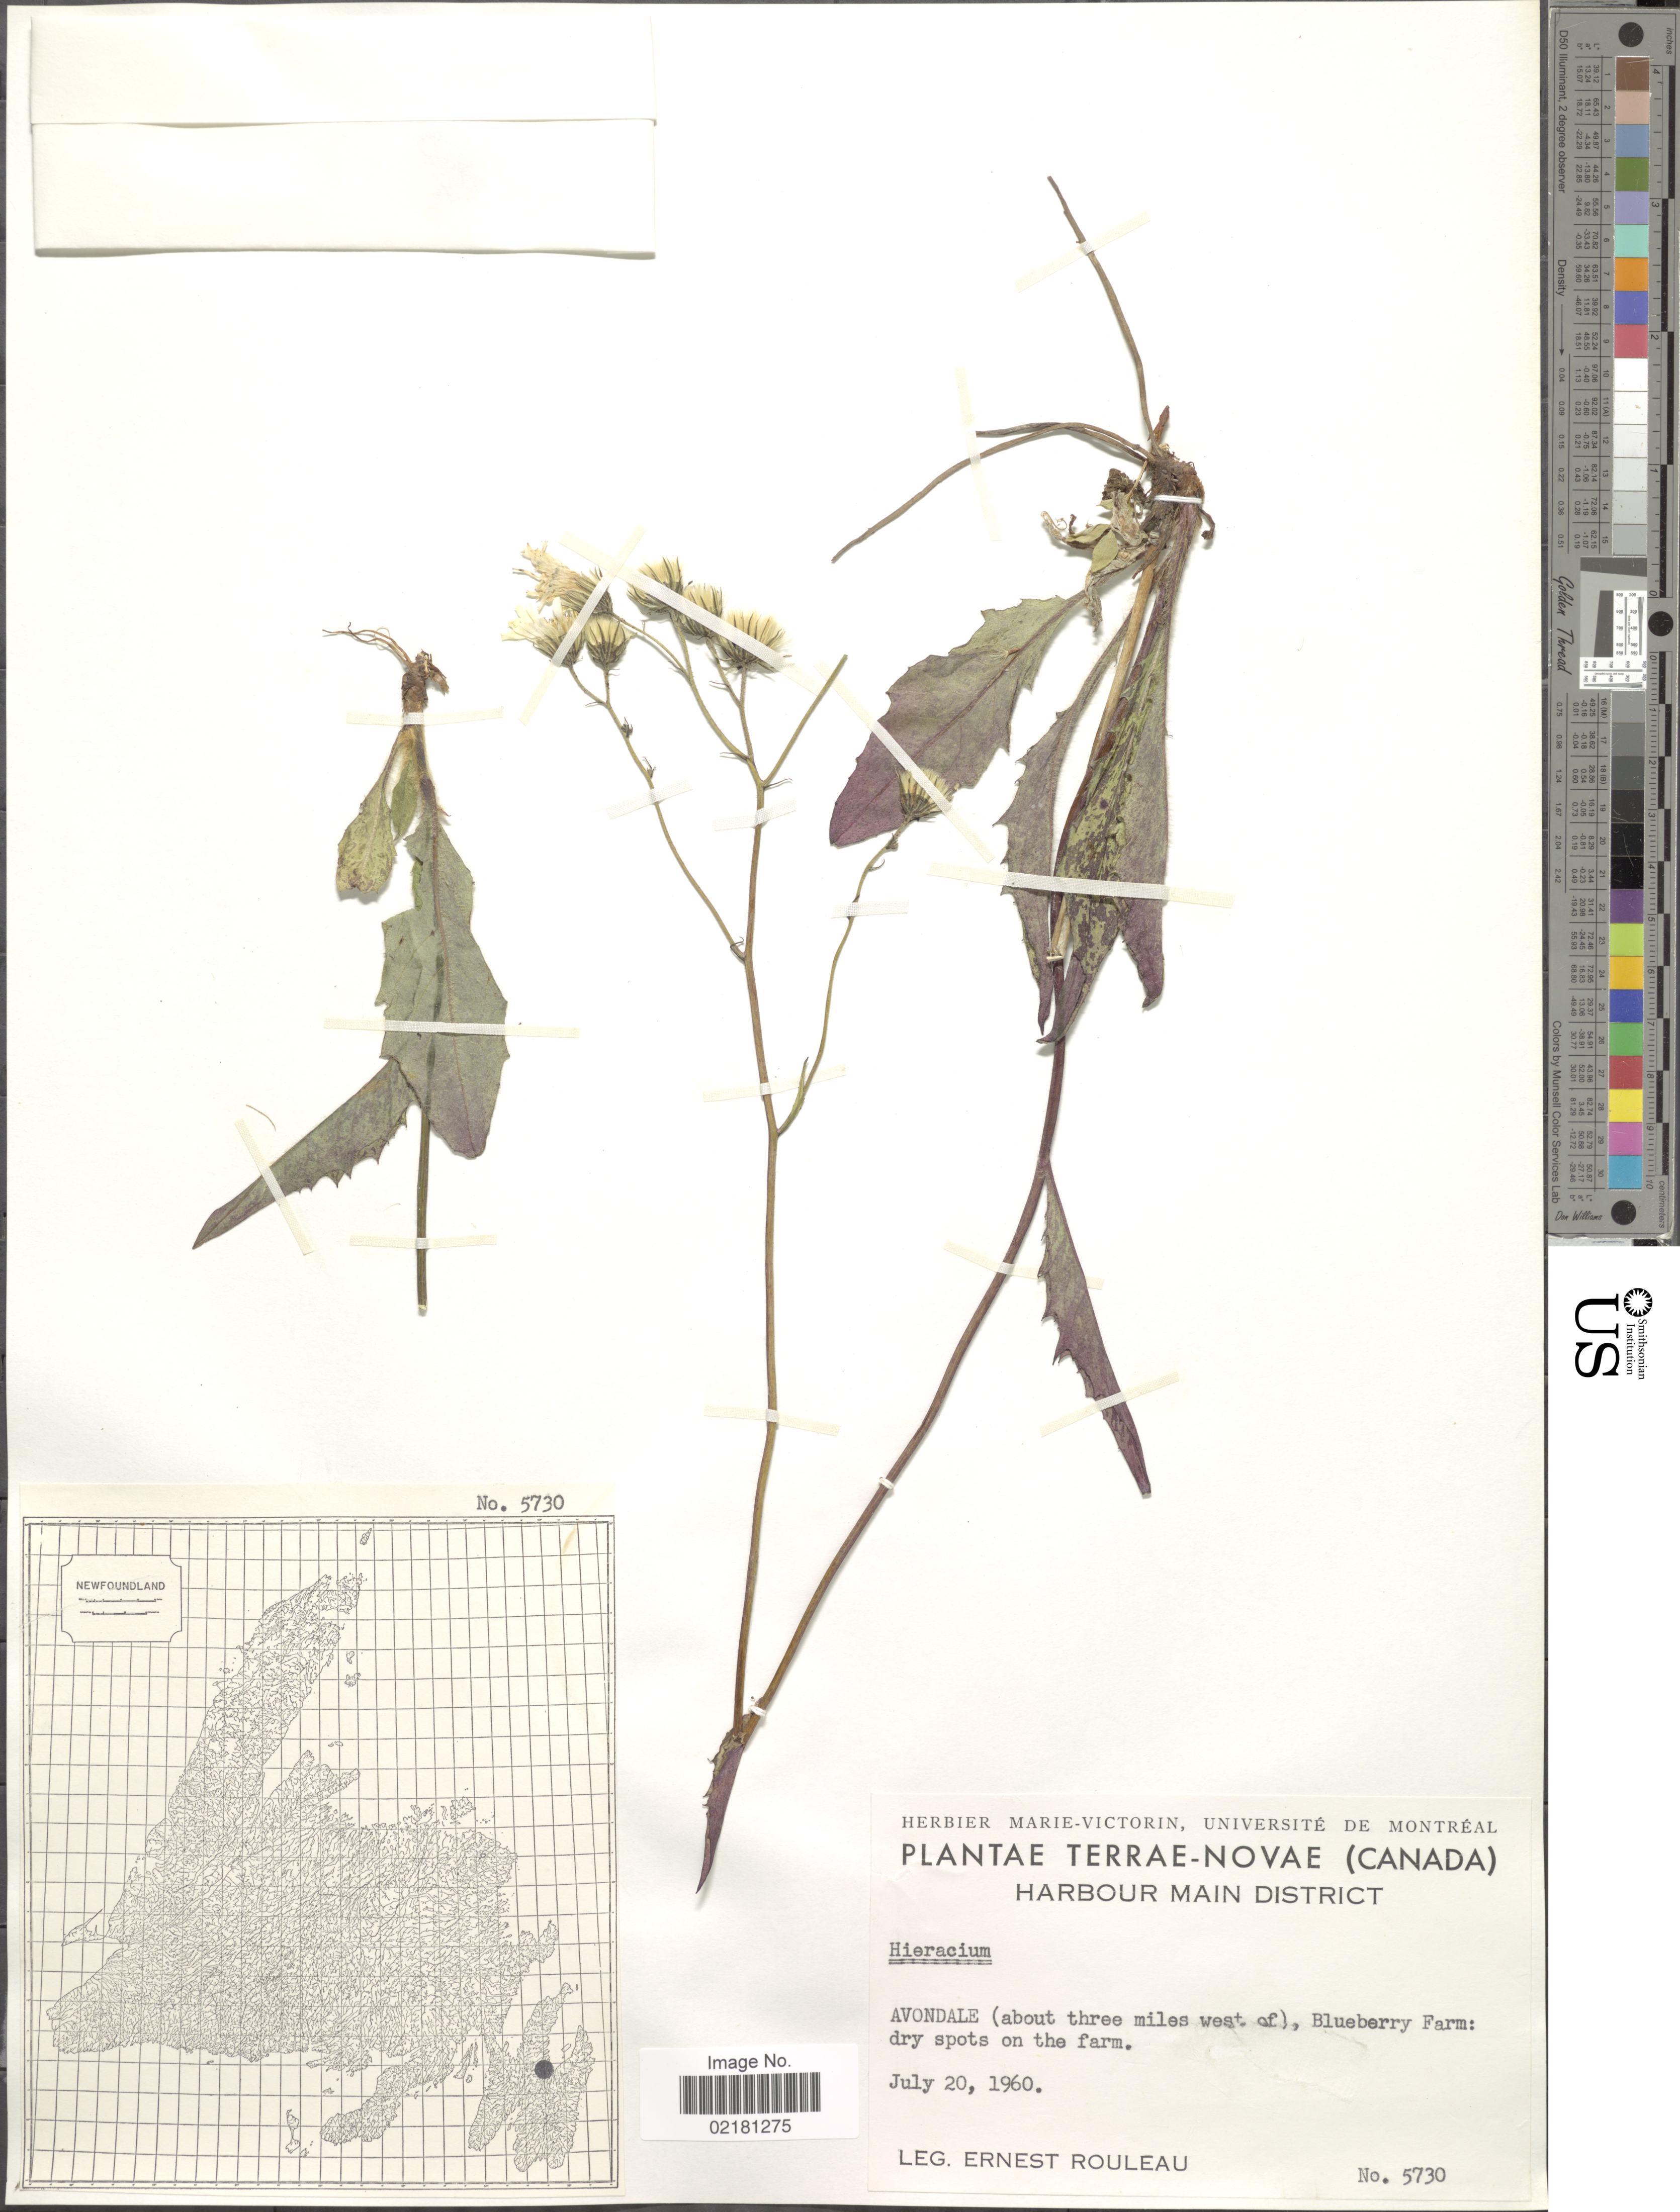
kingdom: Plantae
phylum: Tracheophyta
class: Magnoliopsida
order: Asterales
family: Asteraceae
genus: Hieracium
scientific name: Hieracium repandulare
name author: Druce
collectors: E. Rouleau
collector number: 5730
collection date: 1960-07-20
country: Canada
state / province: Newfoundland and Labrador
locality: Terrae-Novae, Harbour Main District, Avondale (about three miles west of), Blueberry Farm: dry spots on the farm.